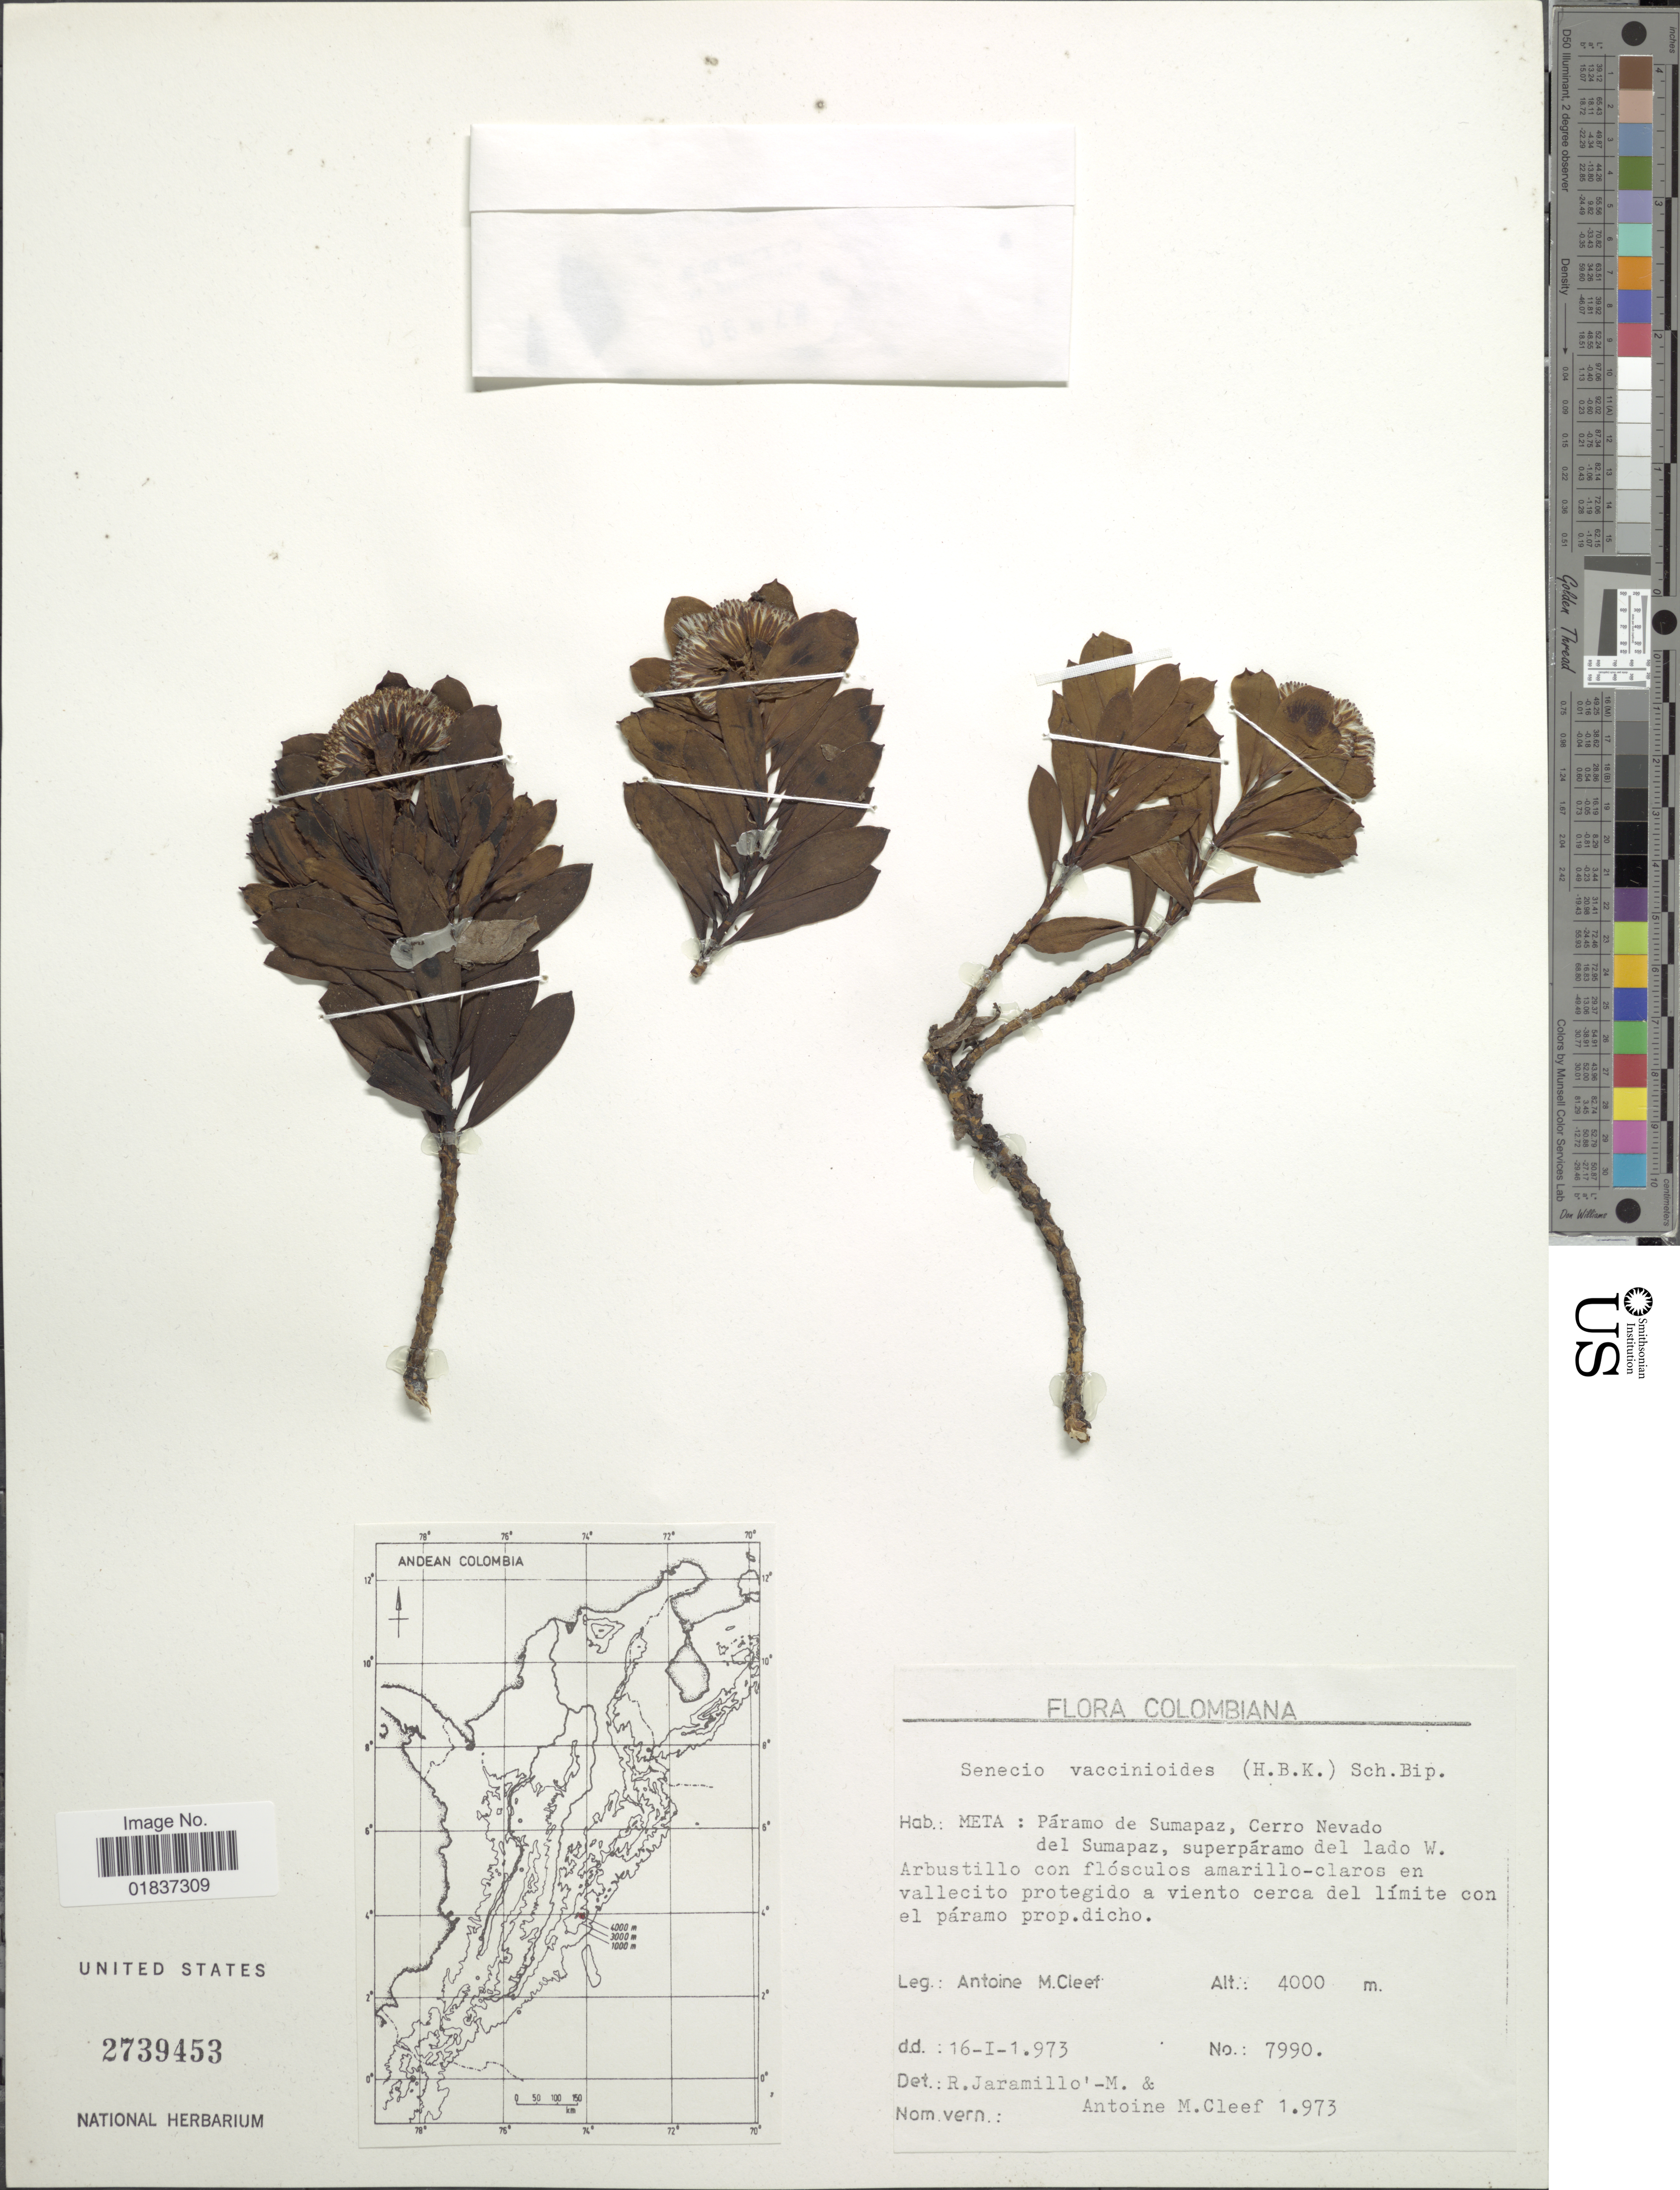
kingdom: Plantae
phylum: Tracheophyta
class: Magnoliopsida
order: Asterales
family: Asteraceae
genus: Pentacalia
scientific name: Pentacalia vaccinioides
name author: (Kunth) Cuatrec.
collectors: A. M. Cleef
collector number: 7990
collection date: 1973-01-16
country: Colombia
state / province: Meta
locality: Meta: Paramo de Sumapaz, Cerro Nevado del Sumapaz, superparamo del lado W.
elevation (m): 4000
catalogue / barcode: US 2739453